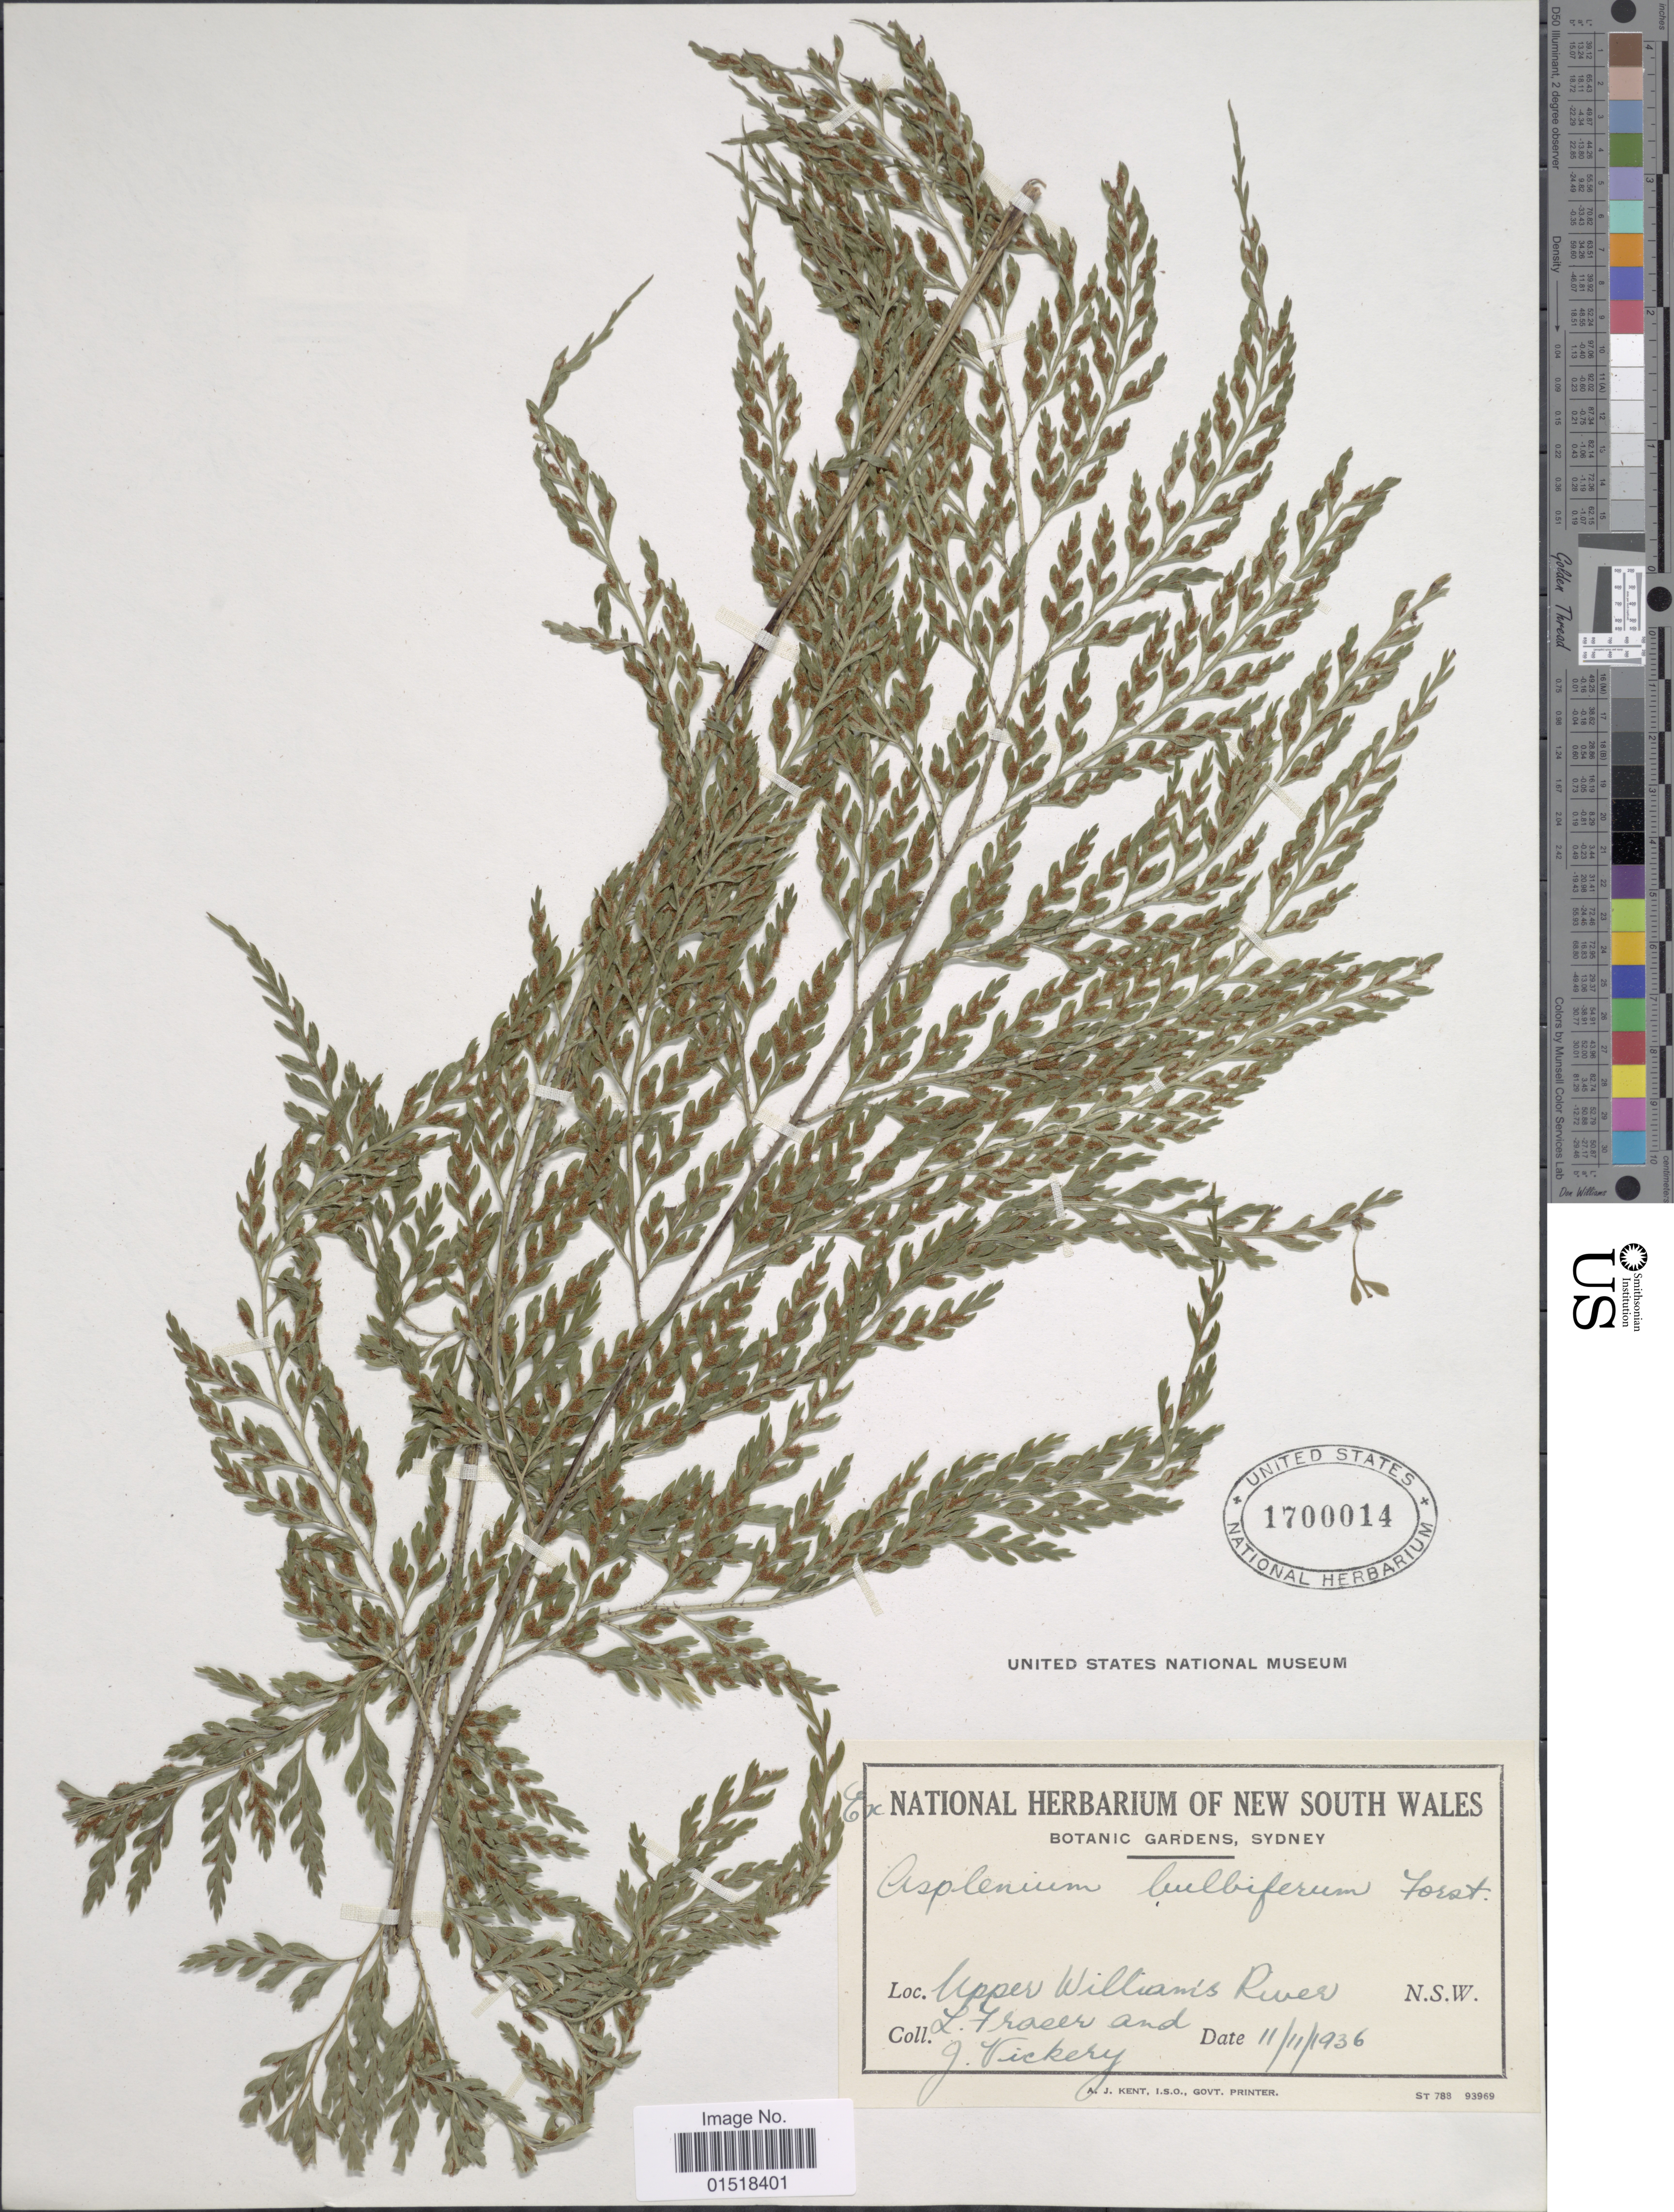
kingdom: Plantae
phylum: Tracheophyta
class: Polypodiopsida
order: Polypodiales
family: Aspleniaceae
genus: Asplenium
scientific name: Asplenium bulbiferum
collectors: L. Fraser & J. Vickery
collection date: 1936-11-11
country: Australia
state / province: New South Wales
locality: Upper William's River.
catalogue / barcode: US 1700014